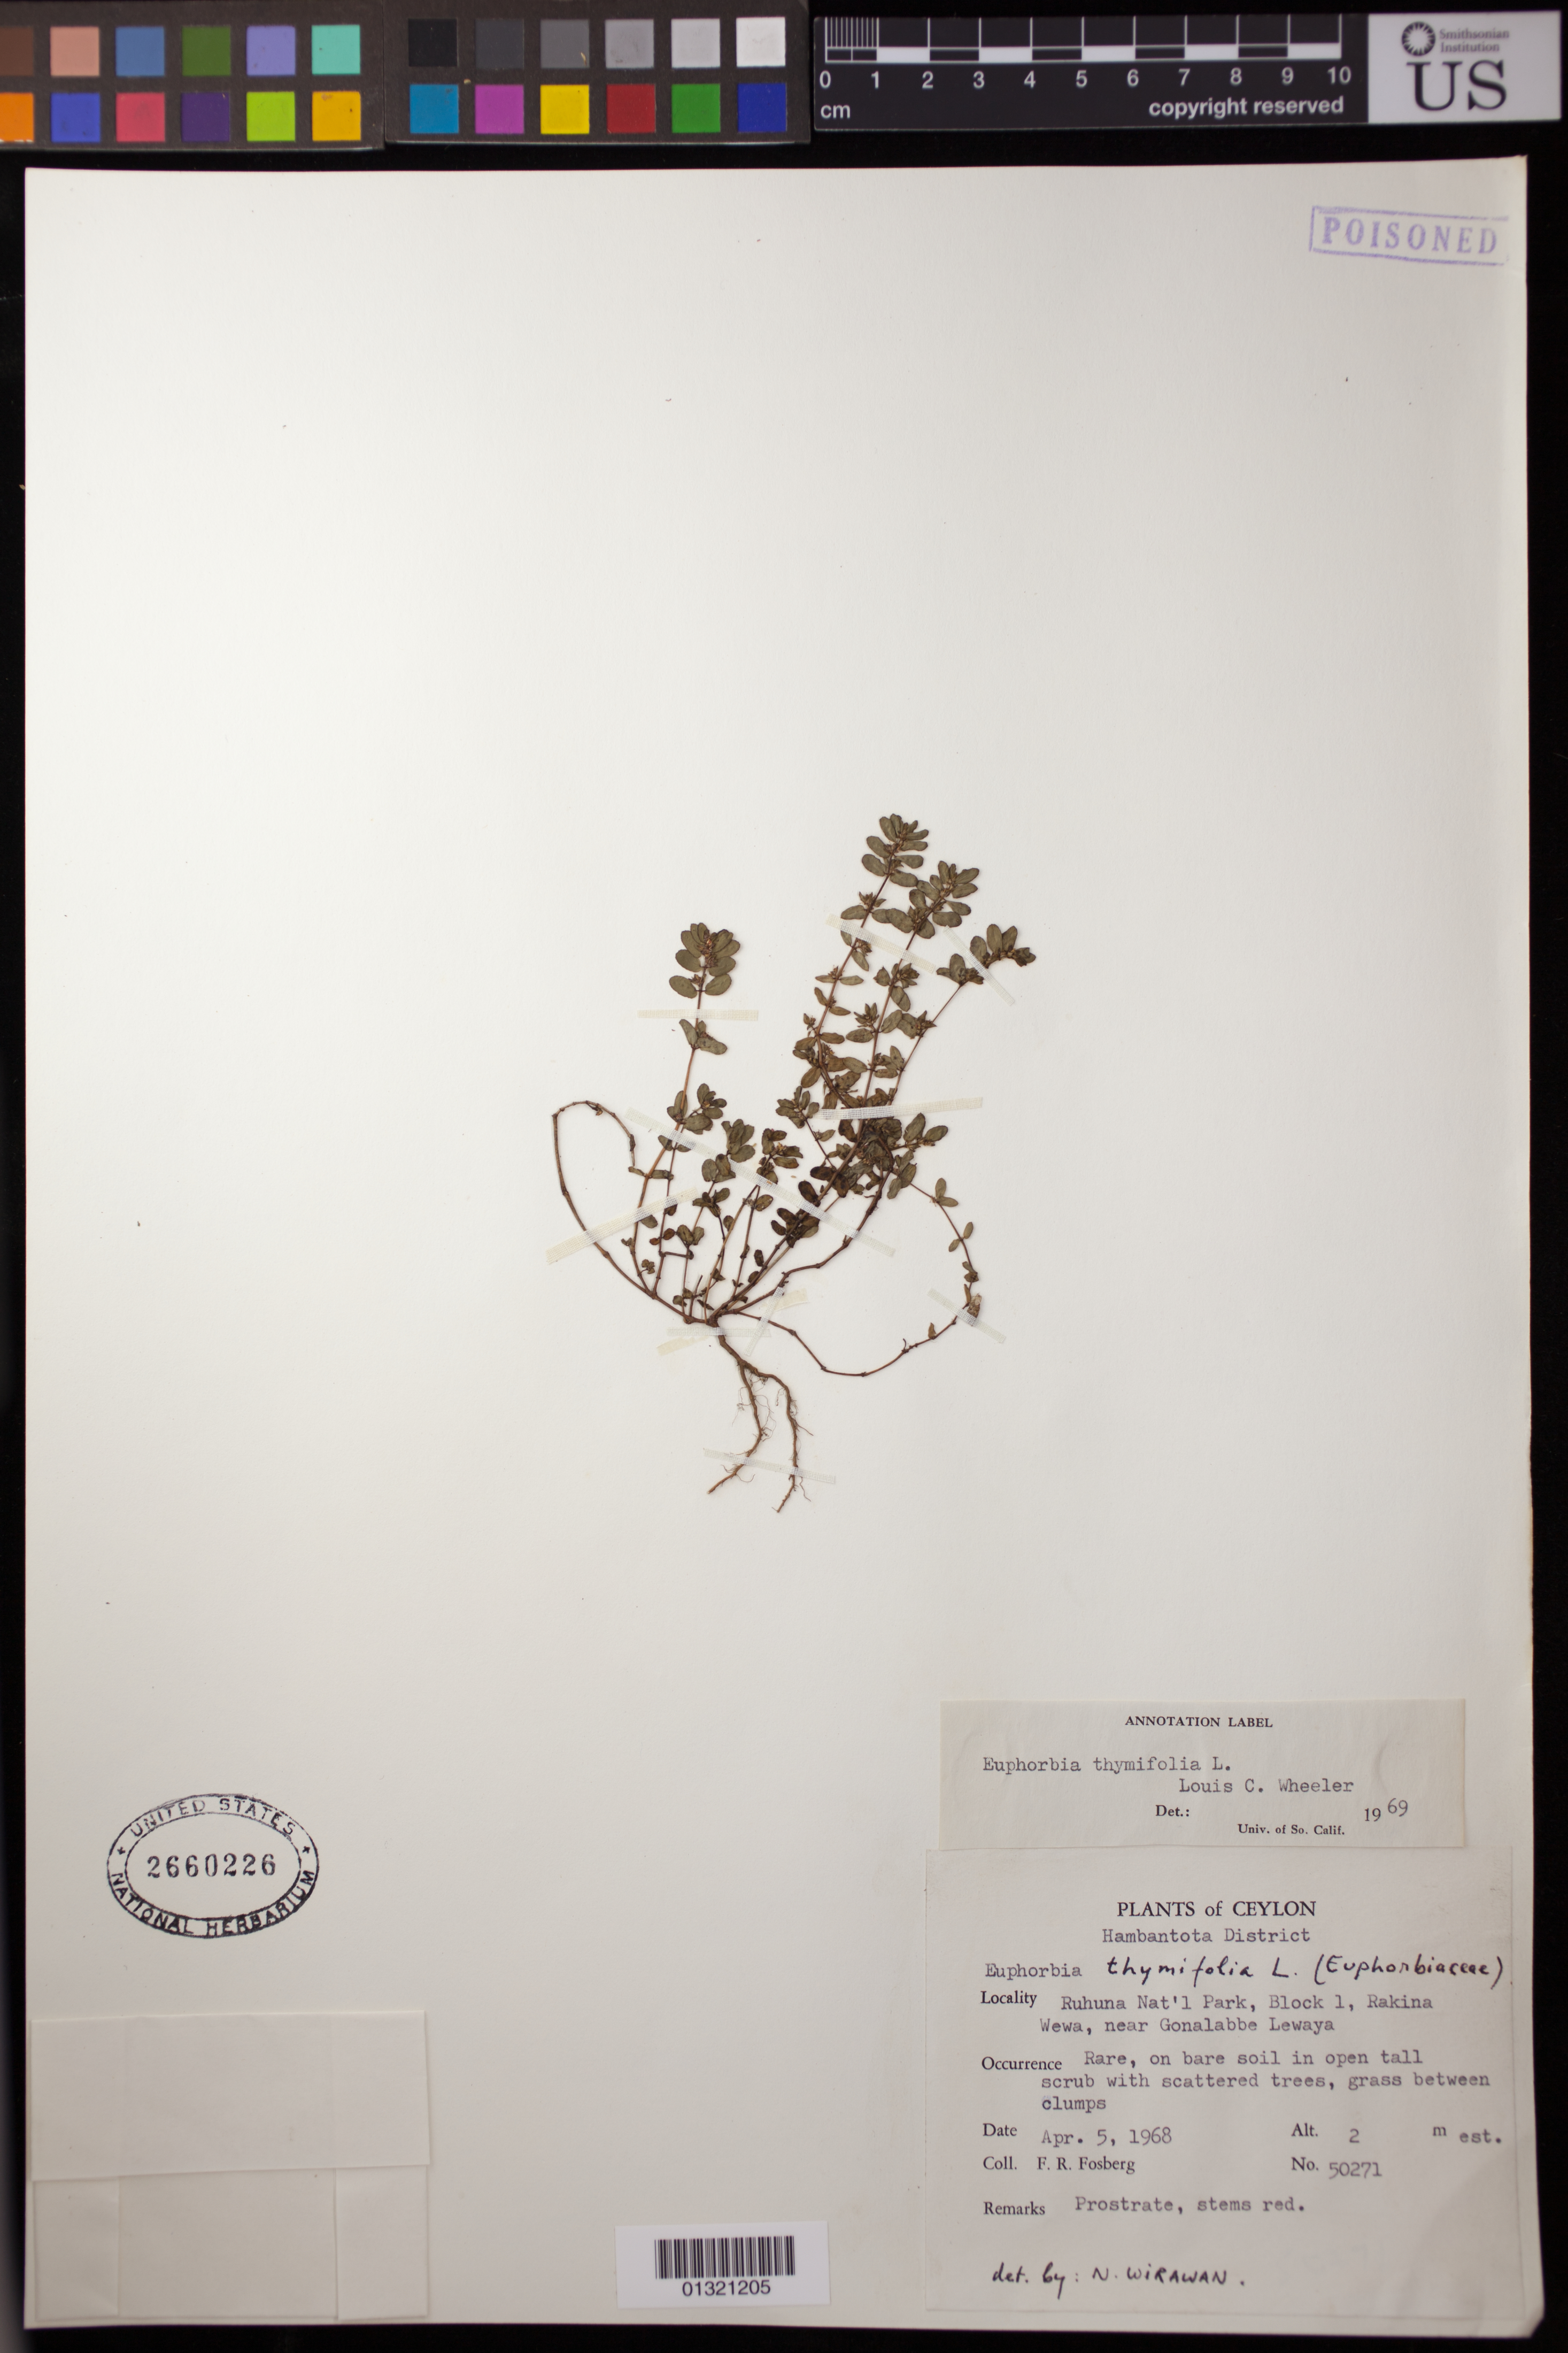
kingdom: Plantae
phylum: Tracheophyta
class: Magnoliopsida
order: Malpighiales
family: Euphorbiaceae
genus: Euphorbia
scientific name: Euphorbia thymifolia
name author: L.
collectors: F. R. Fosberg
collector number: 50271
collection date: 1968-04-05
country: Sri Lanka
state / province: Southern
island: Ceylon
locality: Ruhuna Nat'l Park, Block 1, Rakina Wewa, near Gonalabbe Lewaya.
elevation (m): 2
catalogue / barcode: US 2660226